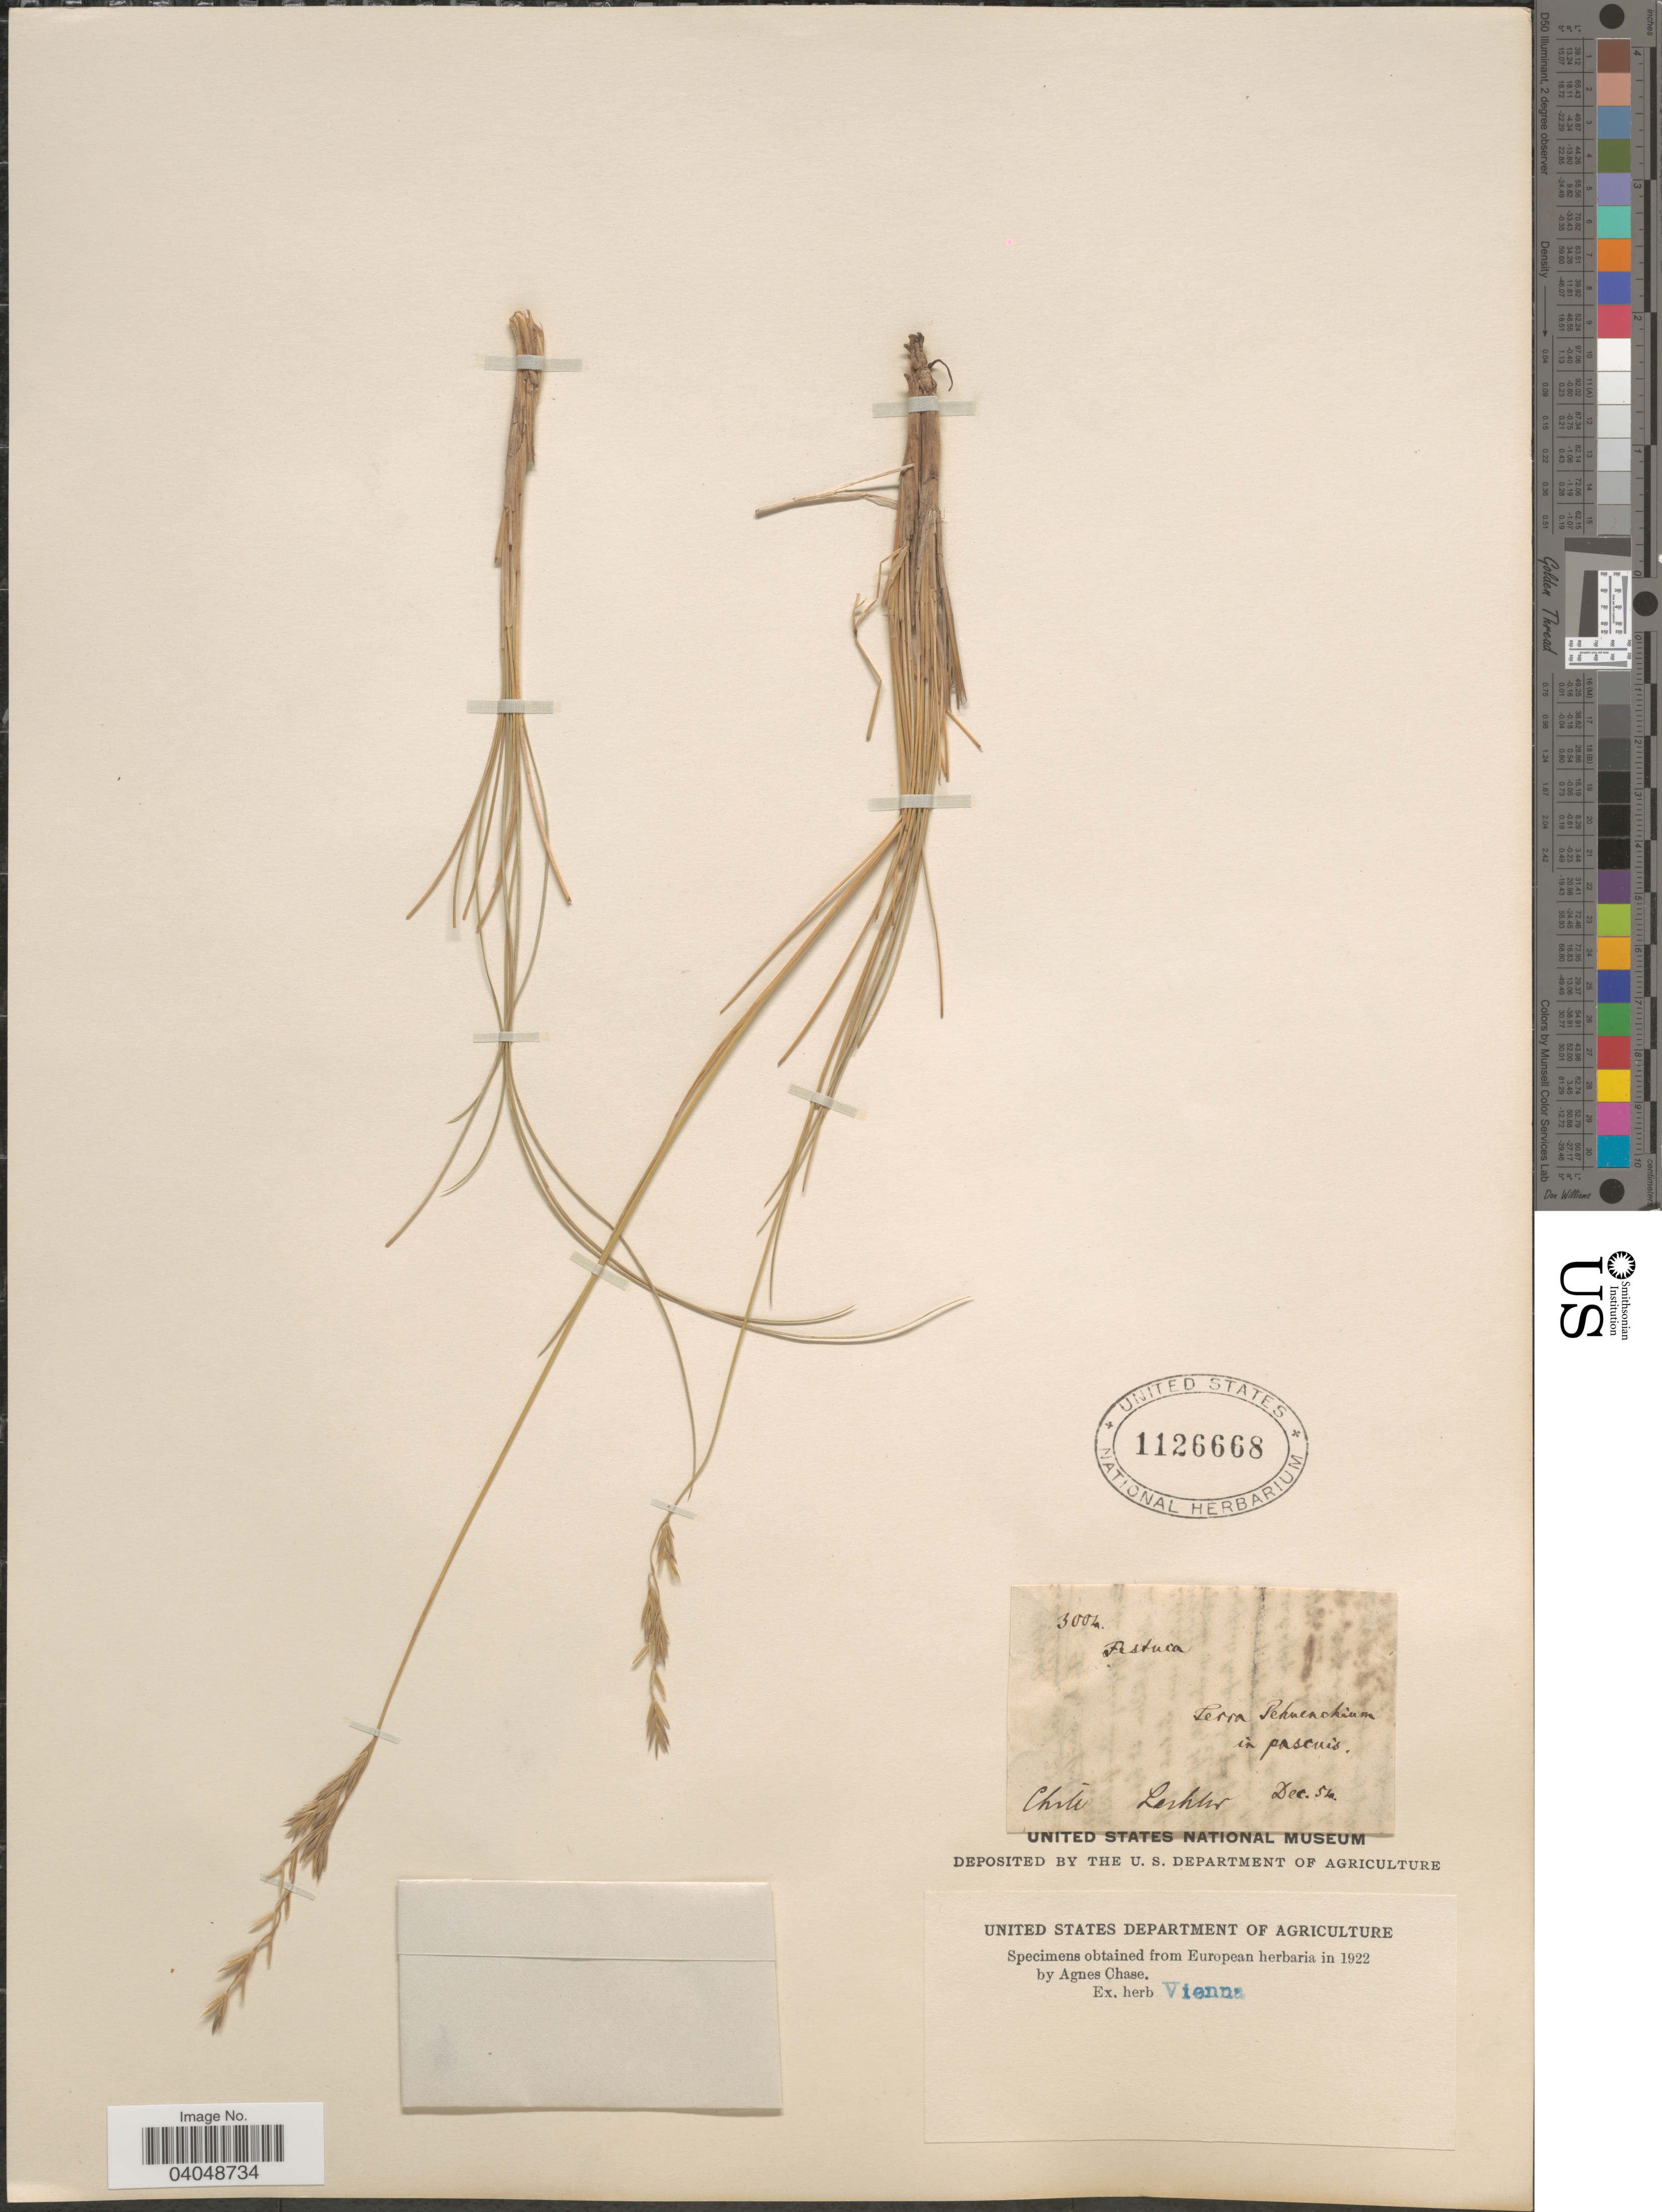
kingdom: Plantae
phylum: Tracheophyta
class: Liliopsida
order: Poales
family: Poaceae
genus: Festuca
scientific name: Festuca sp.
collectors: -. Lechler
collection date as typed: Transcribed d/m/y: /12/51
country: Chile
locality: Serra Pehuenchium in pascuis.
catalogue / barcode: US 1126668